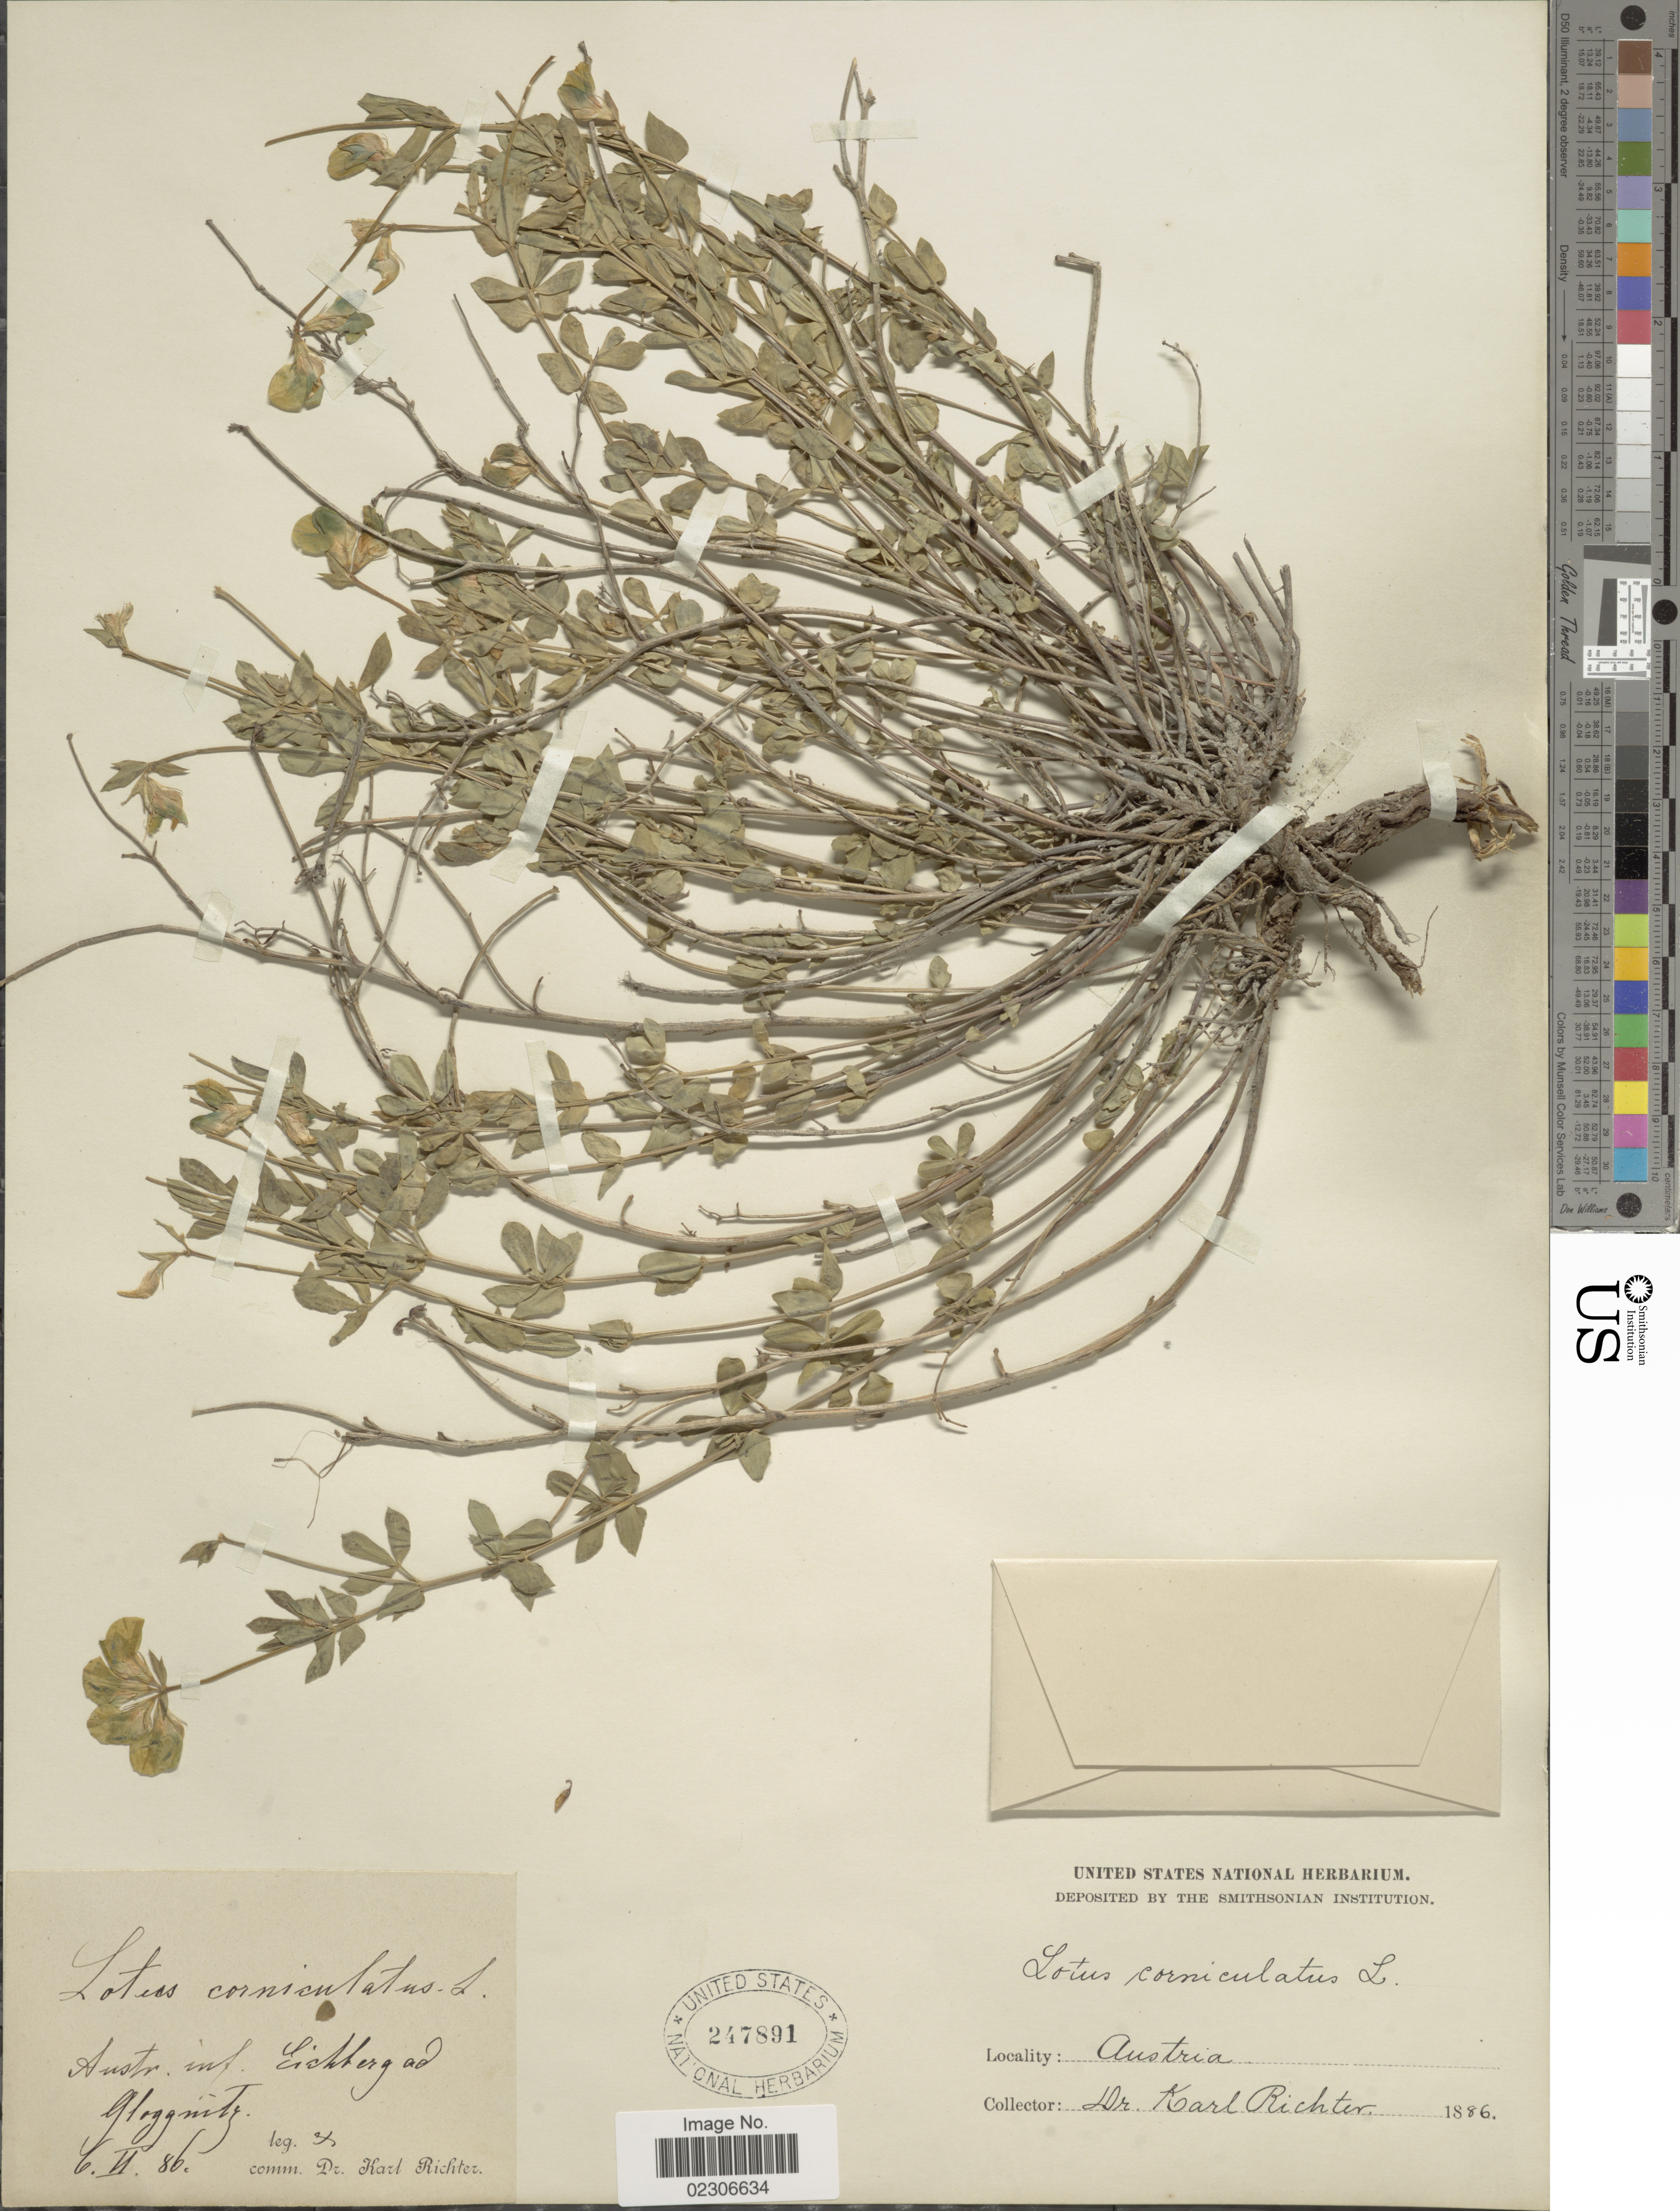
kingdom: Plantae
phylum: Tracheophyta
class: Magnoliopsida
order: Fabales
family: Fabaceae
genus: Lotus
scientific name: Lotus corniculatus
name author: L.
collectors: K. Richter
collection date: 1886-02-06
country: Austria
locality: Lichtergad Gloggnitz [interpreted]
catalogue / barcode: US 247891